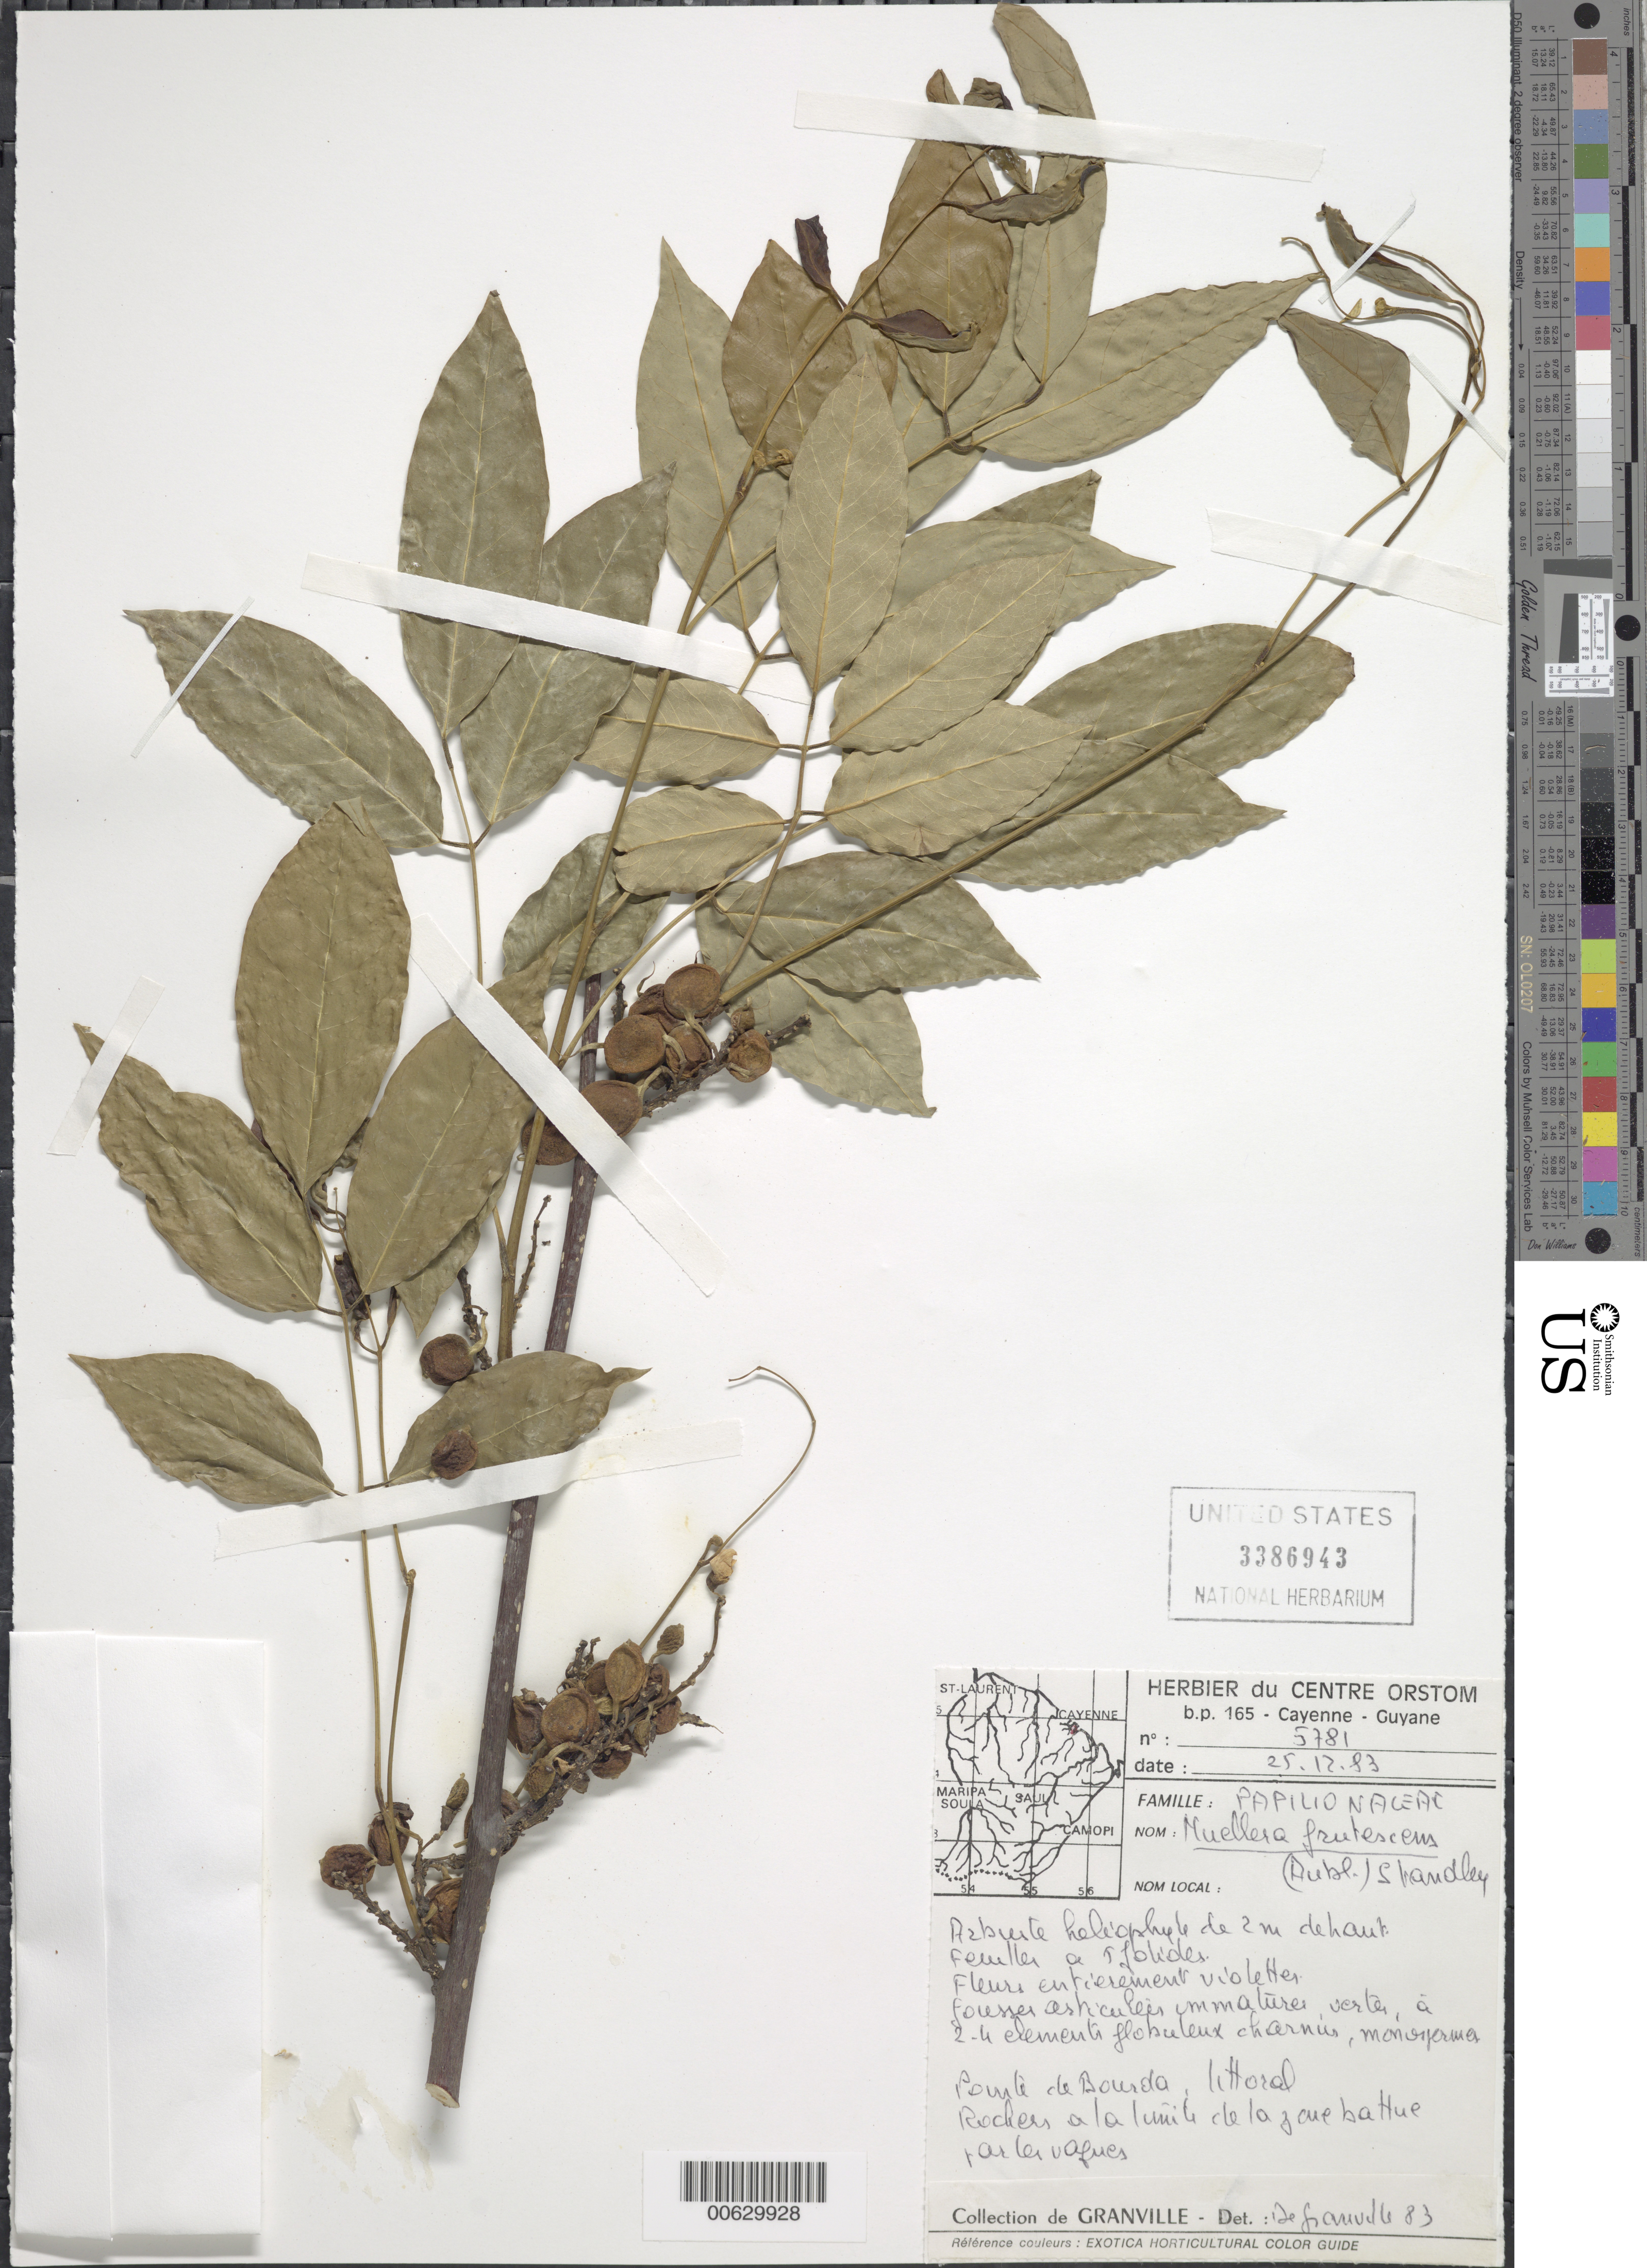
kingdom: Plantae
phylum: Tracheophyta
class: Magnoliopsida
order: Fabales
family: Fabaceae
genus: Muellera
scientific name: Muellera frutescens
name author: (Aubl.) Standl.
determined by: Granville, J. J. de, (CAY), Institut de Recherche pour le Developpement (IRD) (FRENCH GUIANA)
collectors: J.-J. de Granville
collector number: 5781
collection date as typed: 25-Dec-83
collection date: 1983-12-25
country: French Guiana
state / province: Cayenne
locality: Cayenne, littoral de l'Ile, point de Bourda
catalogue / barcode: US 3386943